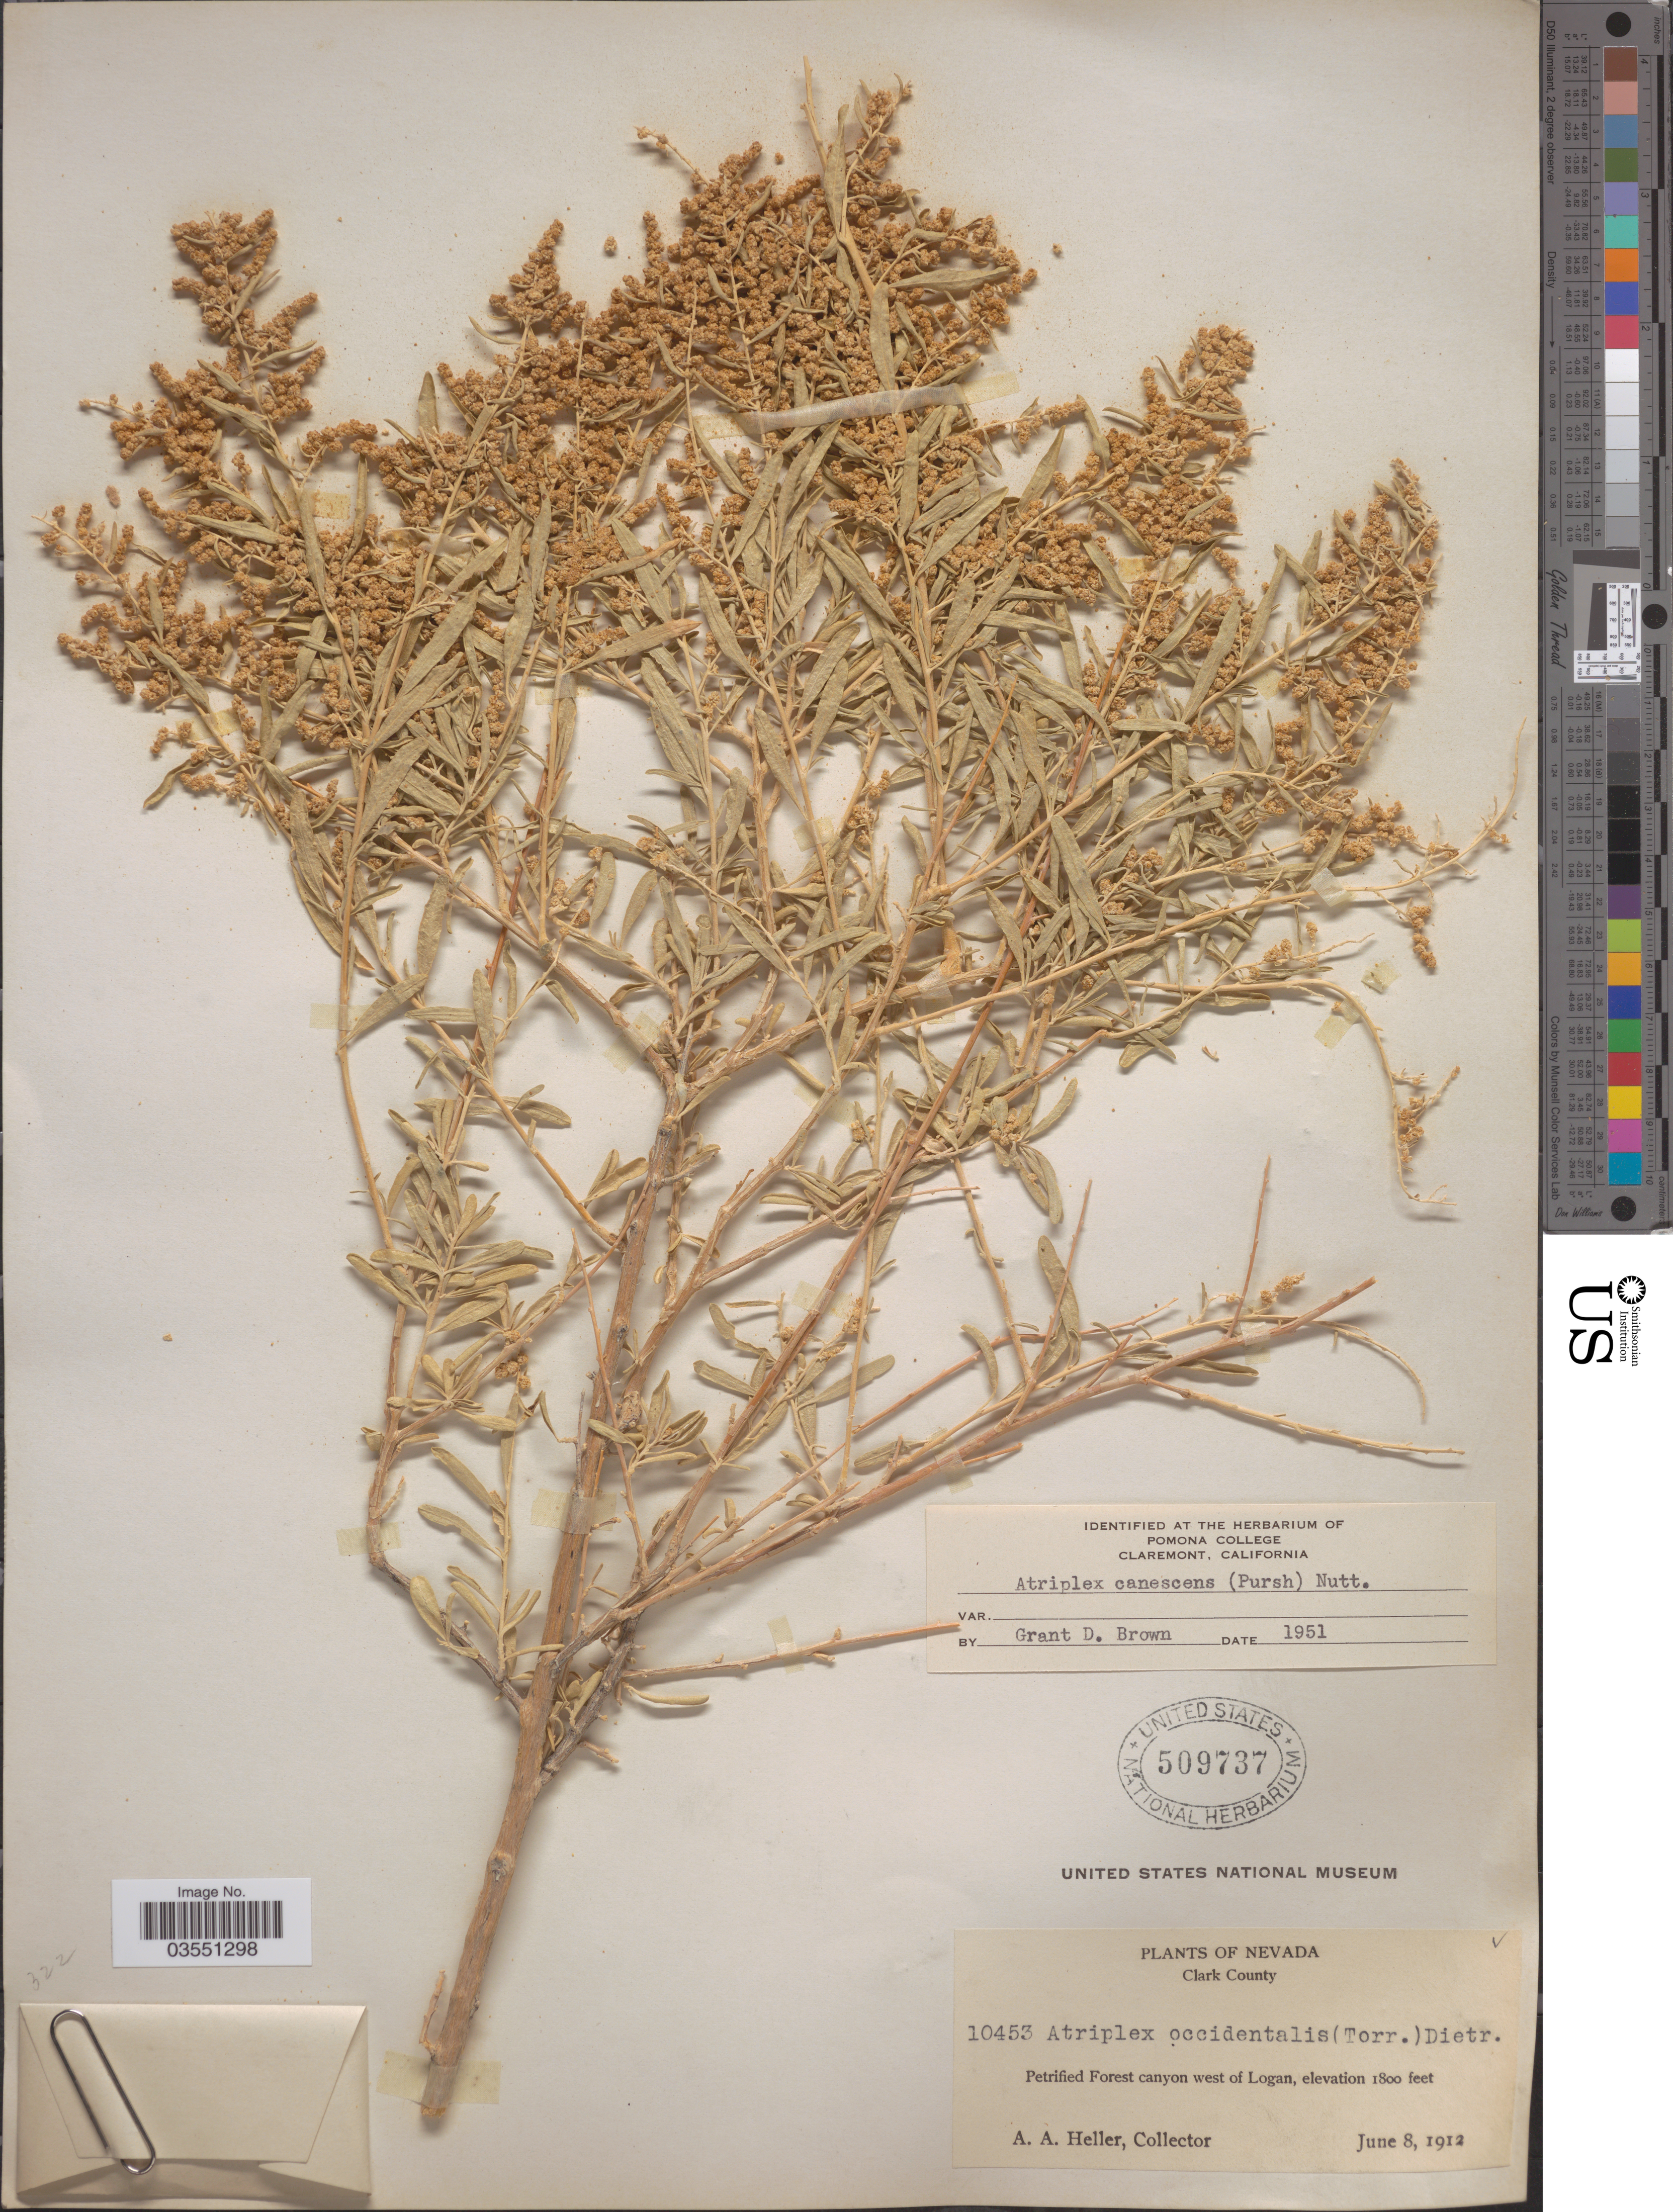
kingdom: Plantae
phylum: Tracheophyta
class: Magnoliopsida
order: Caryophyllales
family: Amaranthaceae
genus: Atriplex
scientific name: Atriplex canescens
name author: (Pursh) Nutt.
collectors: A. A. Heller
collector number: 10453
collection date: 1912-06-08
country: United States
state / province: Nevada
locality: Clark County. Petrified Forest canyon west of Logan.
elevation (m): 549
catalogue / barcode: US 509737